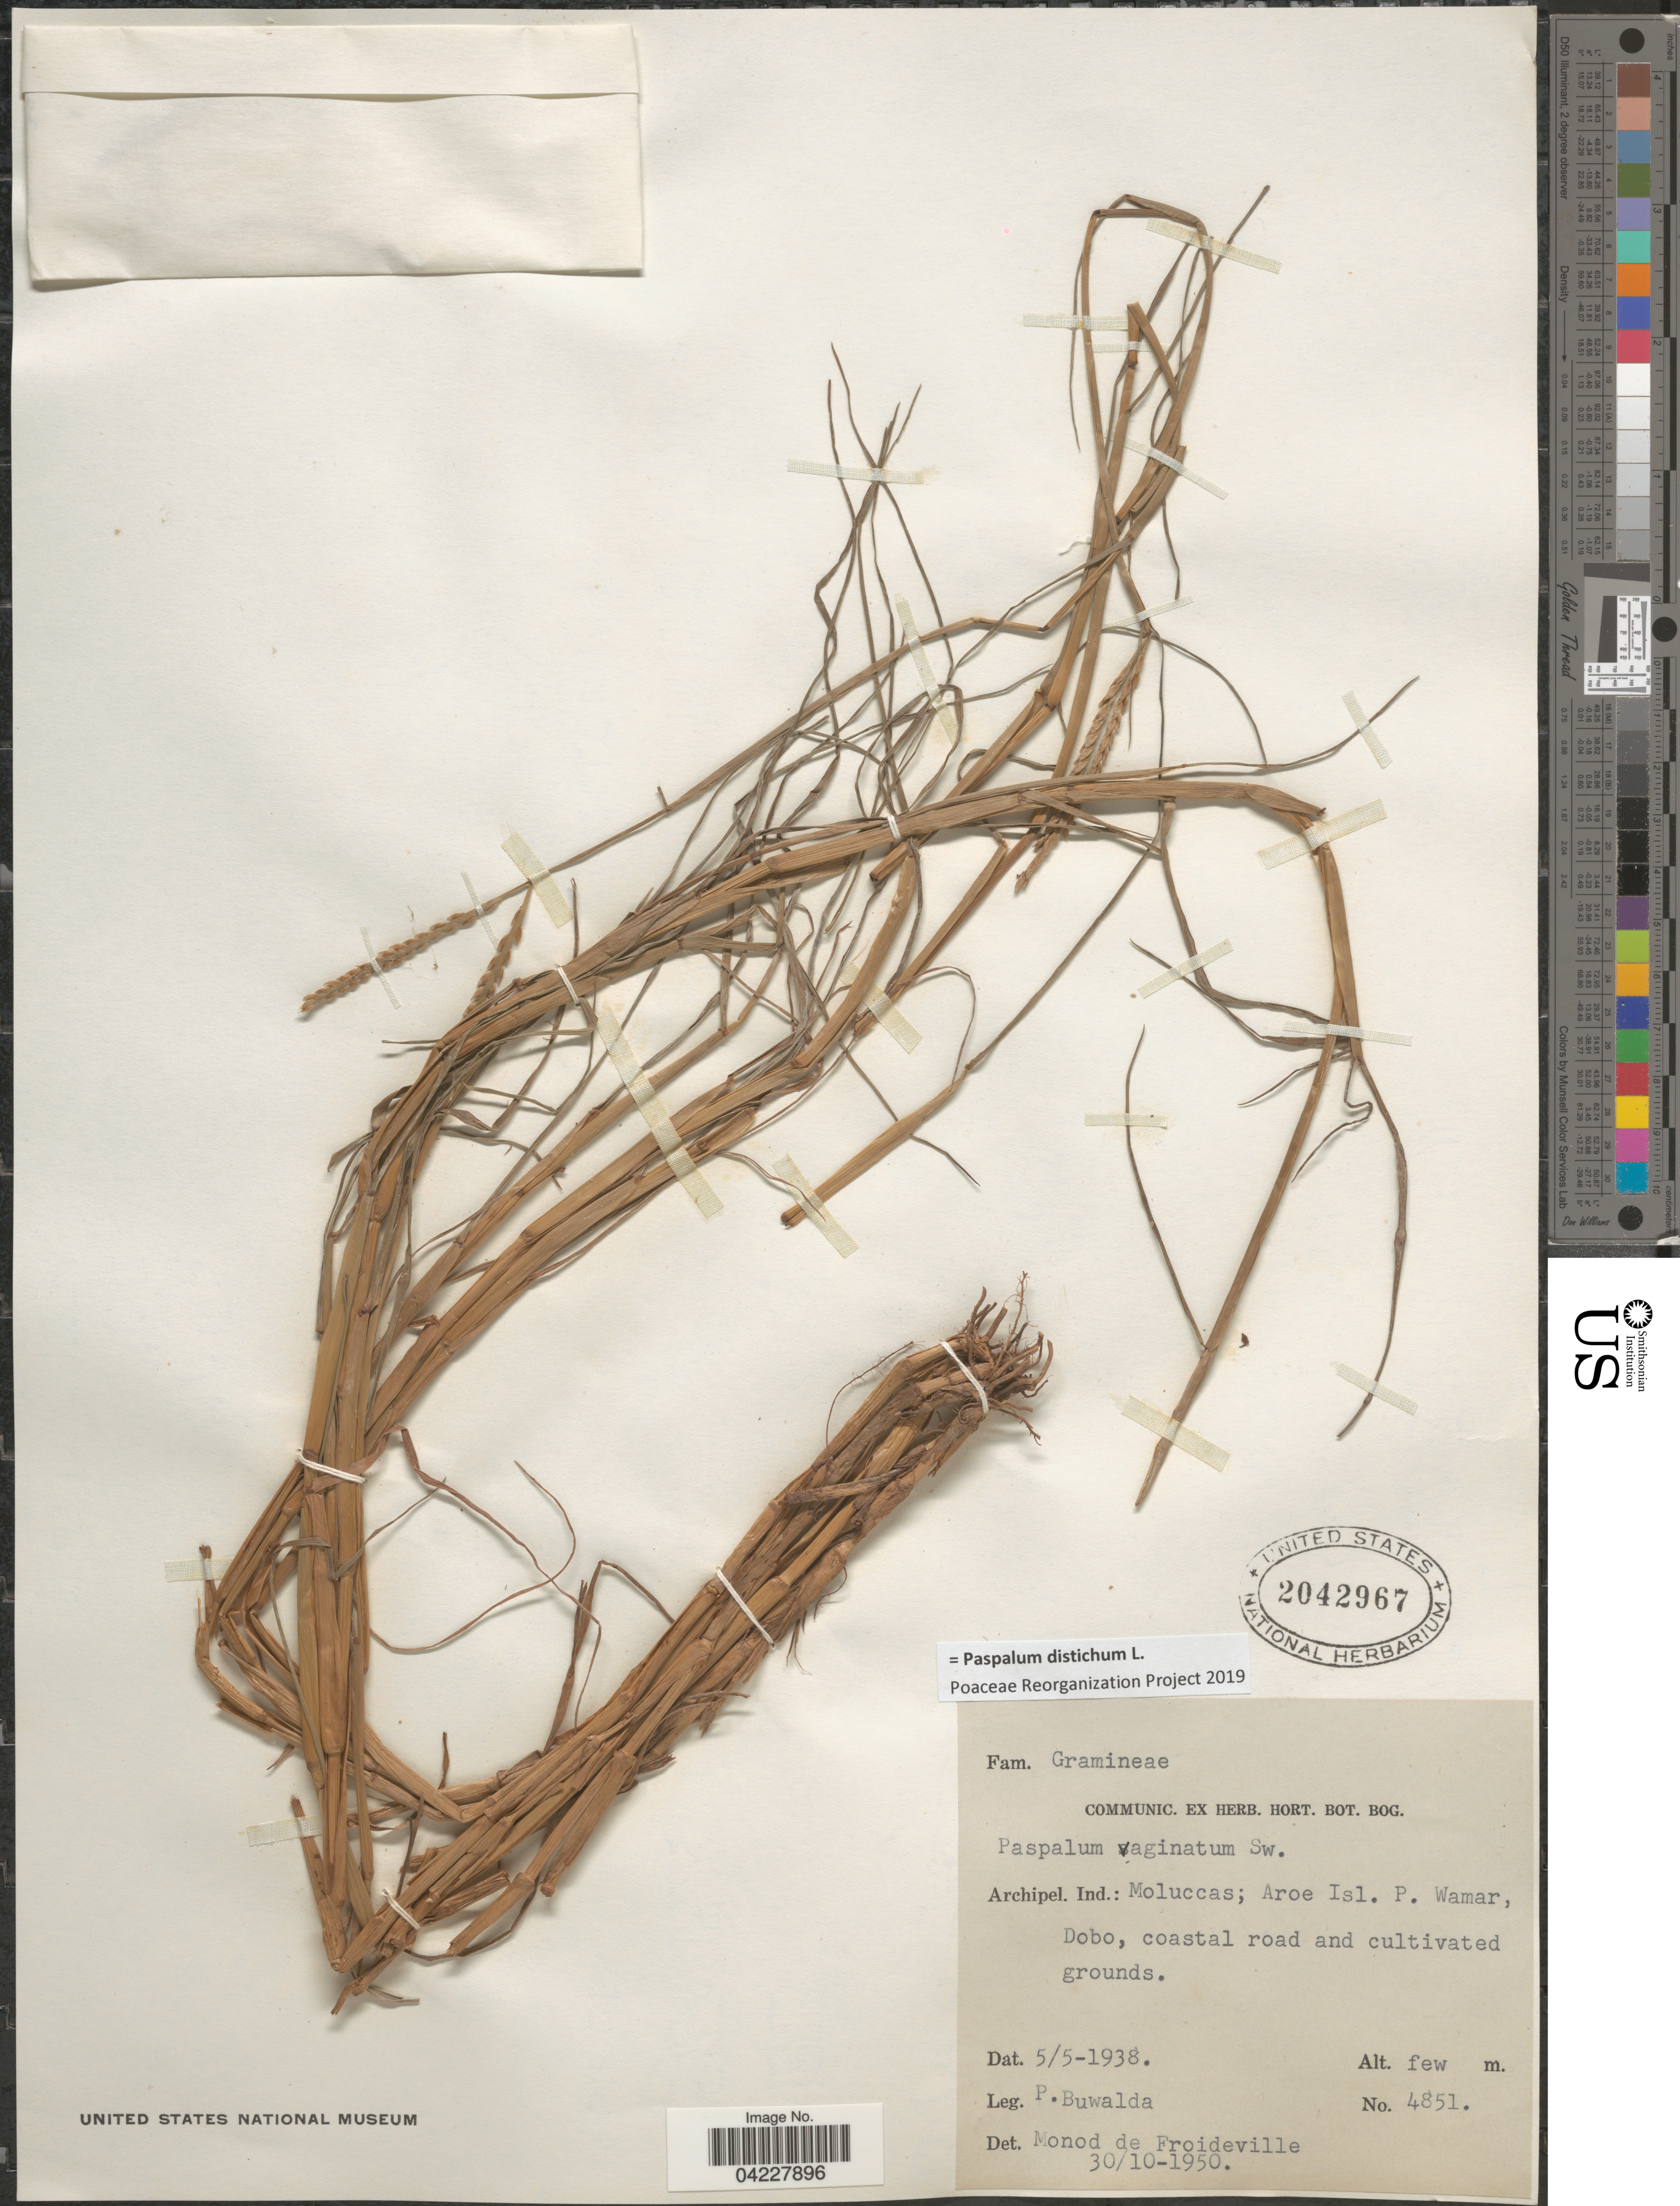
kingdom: Plantae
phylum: Tracheophyta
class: Liliopsida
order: Poales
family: Poaceae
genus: Paspalum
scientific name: Paspalum distichum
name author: L.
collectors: P. Buwalda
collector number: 4851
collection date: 1938-05-05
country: Indonesia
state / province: Maluku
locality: Archipel. Ind.: Moluccas; Aroe Isl. P. Wamar, Dobo, coastal road and cultivated grounds.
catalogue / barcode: US 2042967